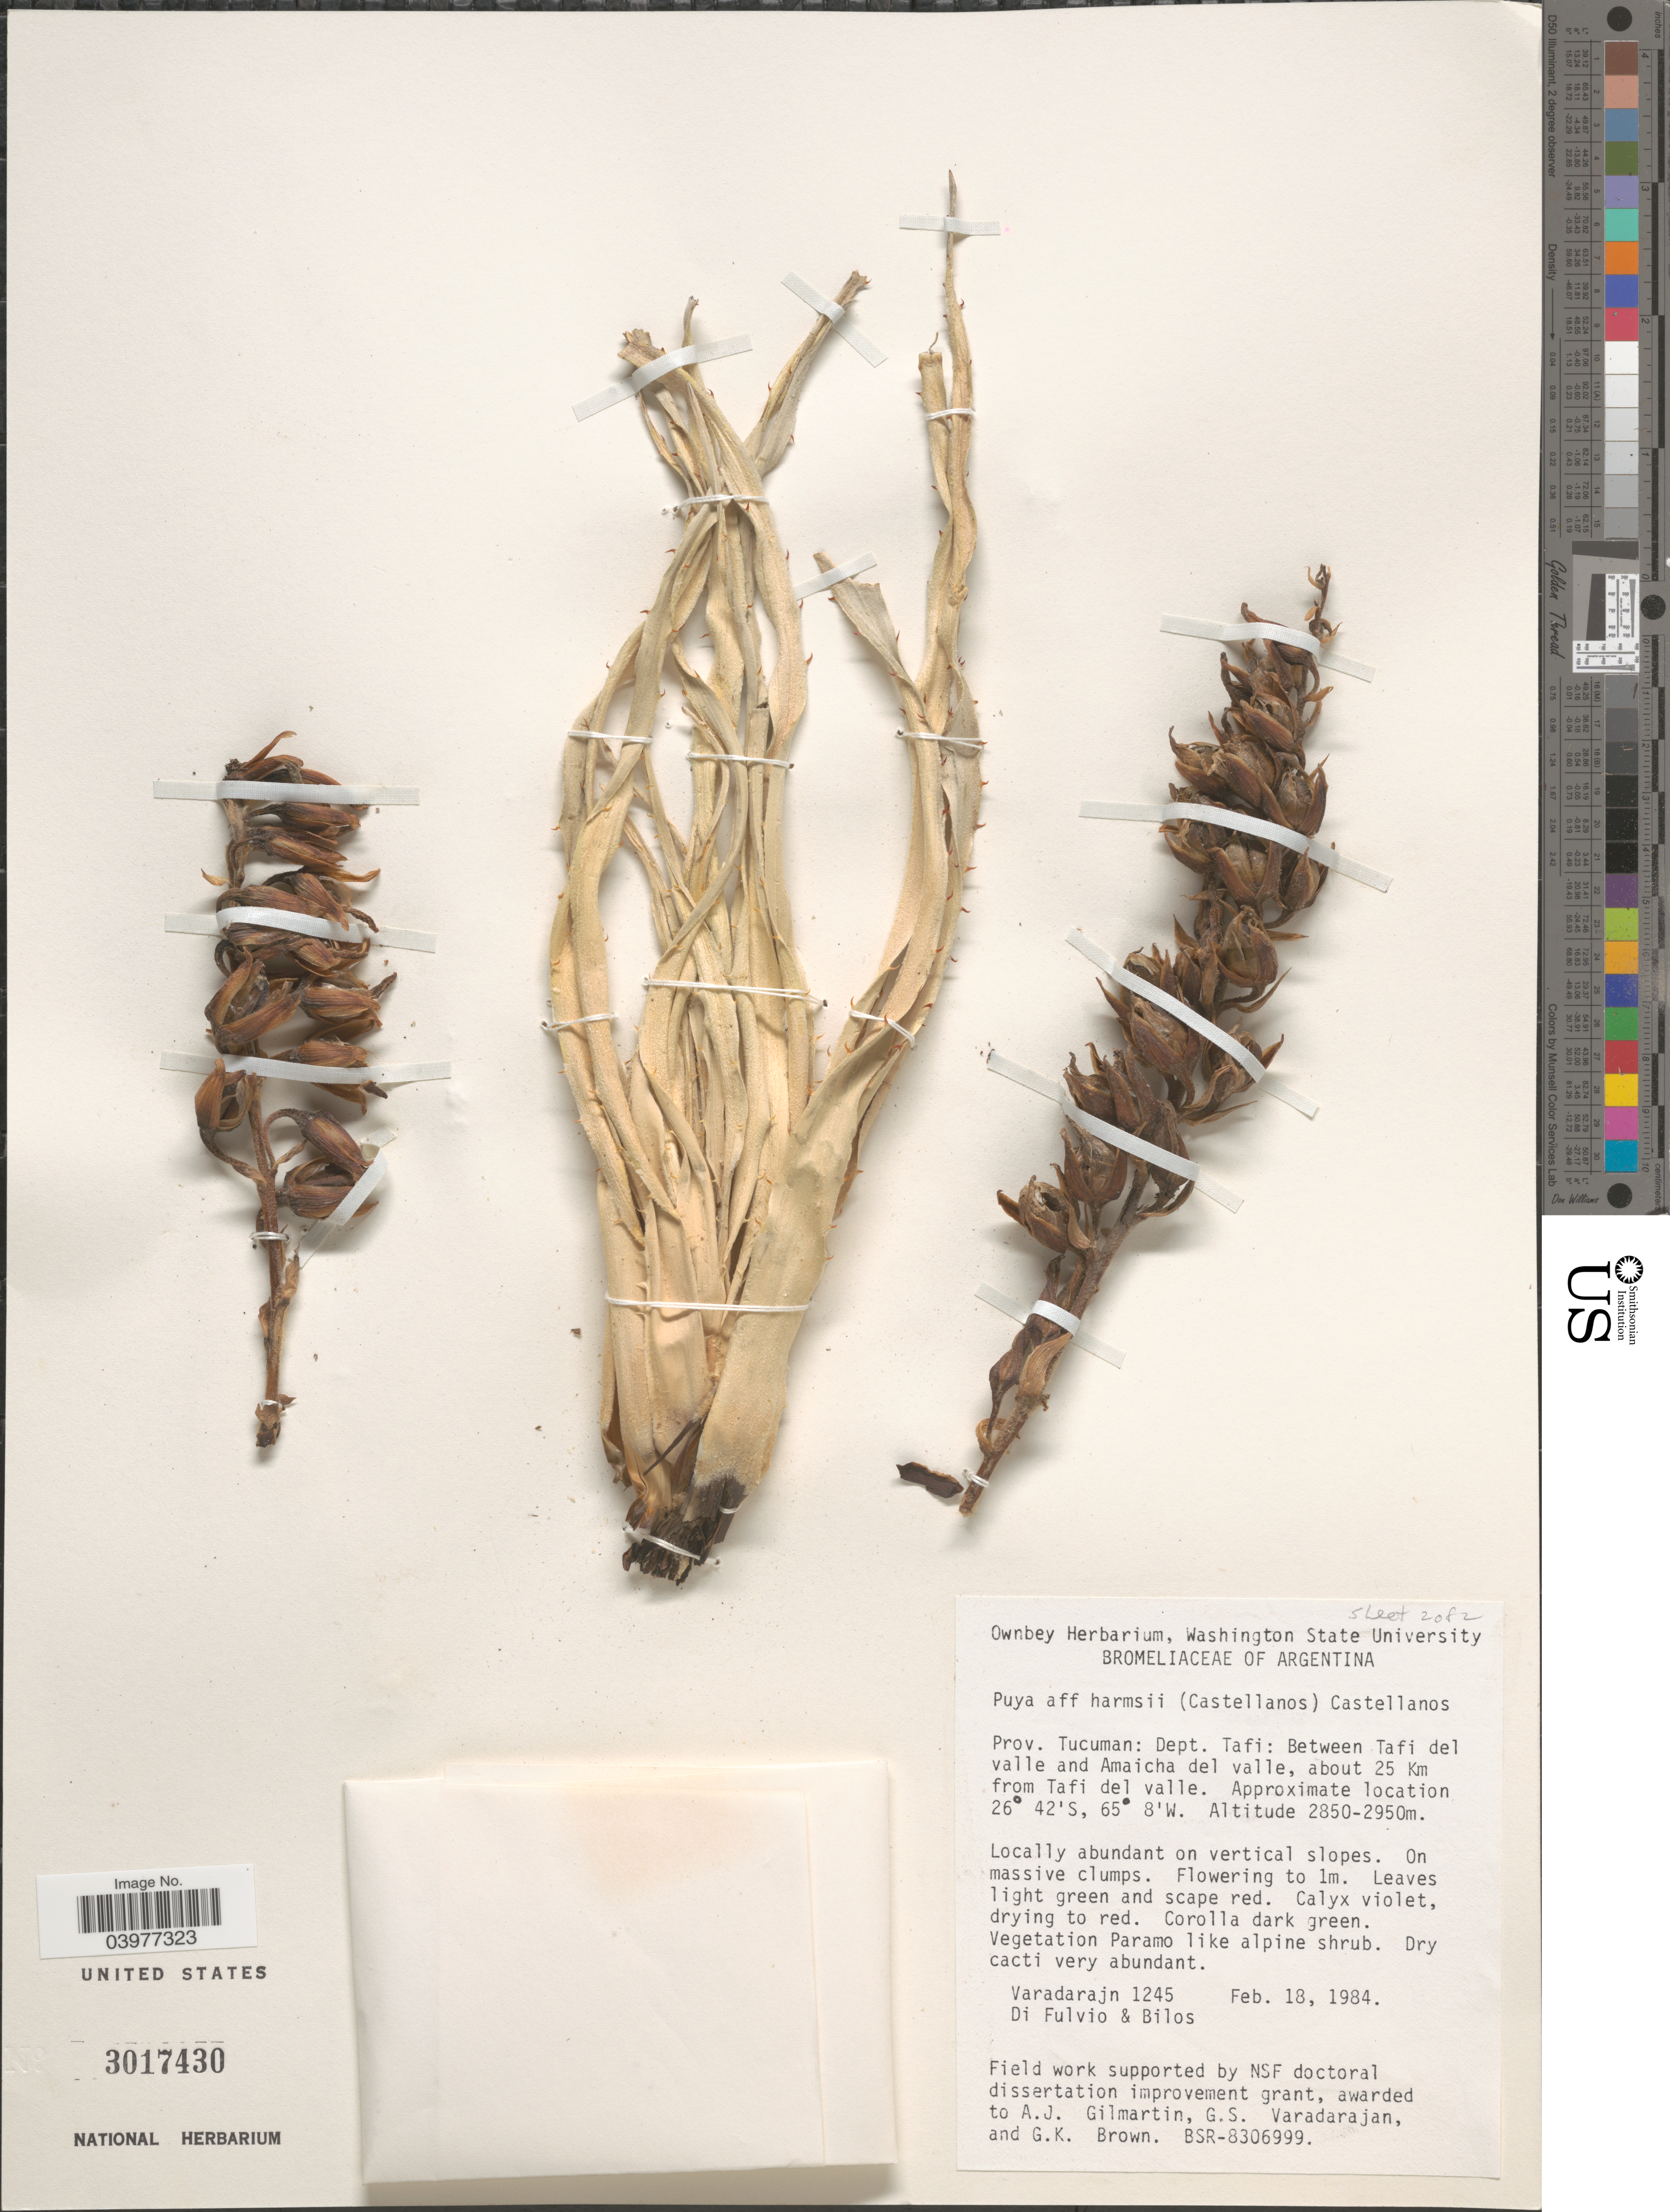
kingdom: Plantae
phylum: Tracheophyta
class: Liliopsida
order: Poales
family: Bromeliaceae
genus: Puya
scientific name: Puya harmsii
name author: (A. Cast.) A. Cast.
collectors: Varadarajn, -. Di Fulvio & -. Bilos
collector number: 1245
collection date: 1984-02-18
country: Argentina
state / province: Tucuman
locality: Dept. Tafi: Between Tafi del valle and Amaicha del valle, about 25 Km from Tafi del valle.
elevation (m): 2850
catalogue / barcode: US 3017430